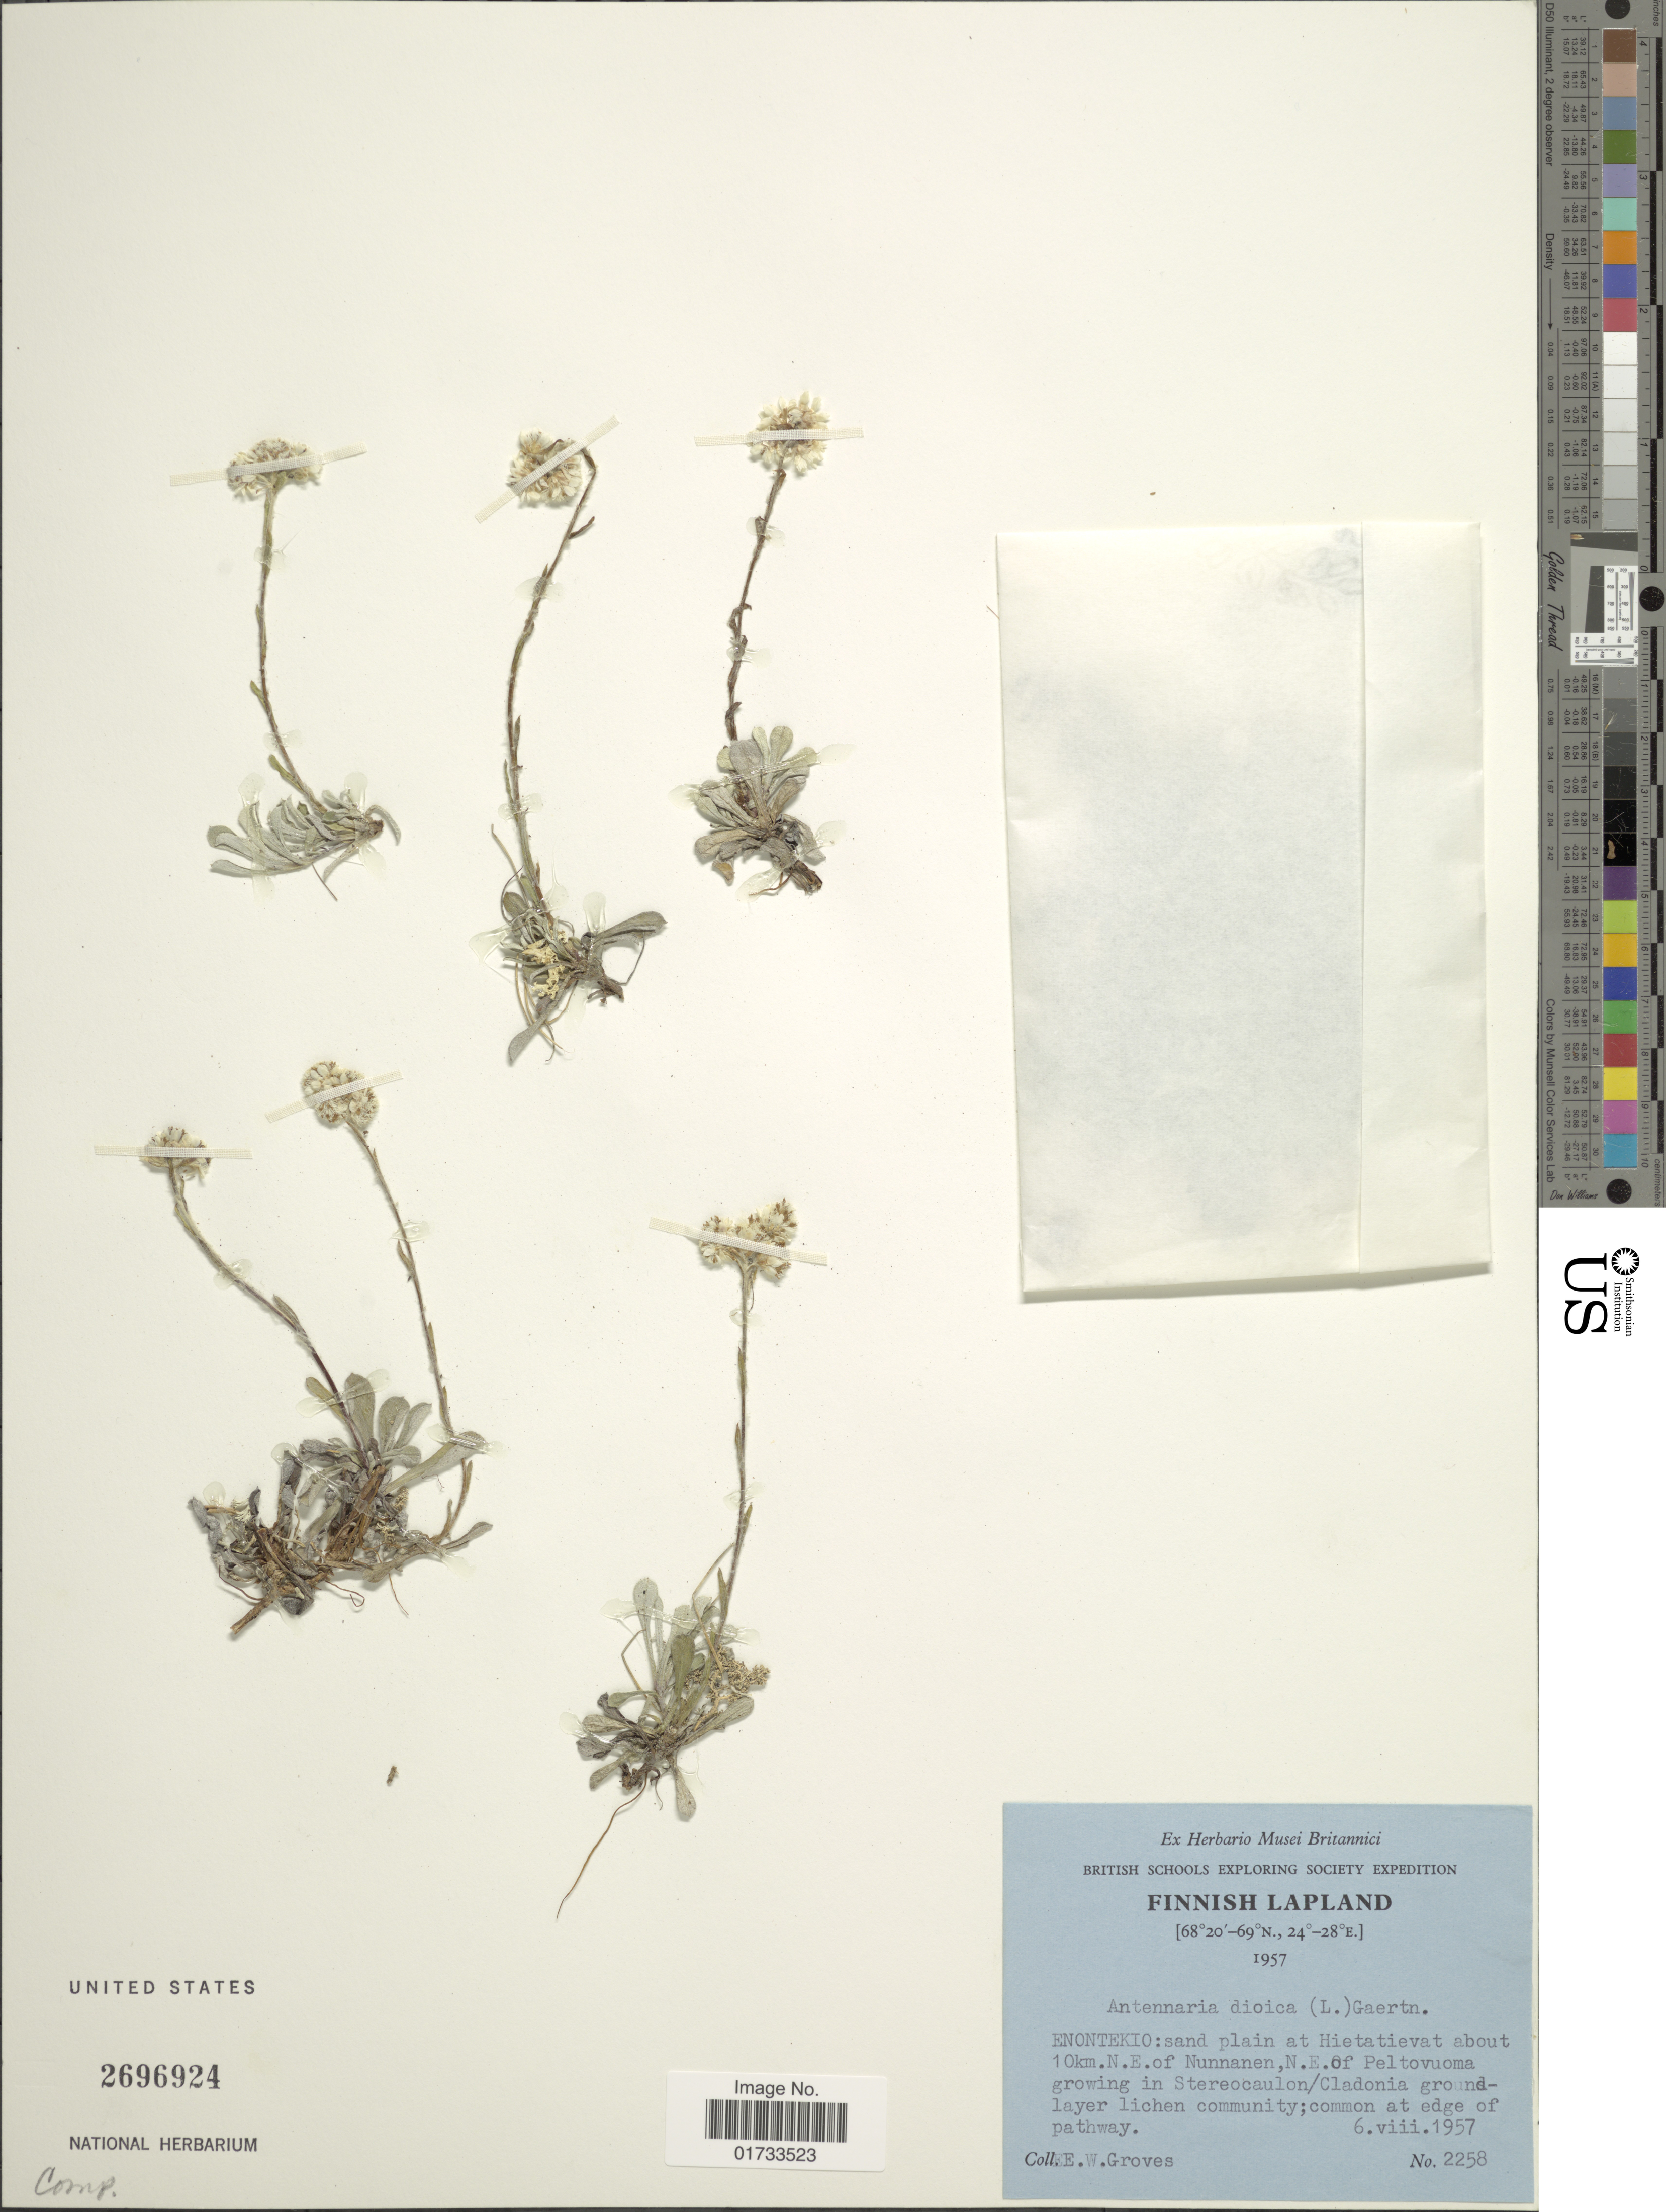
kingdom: Plantae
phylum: Tracheophyta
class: Magnoliopsida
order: Asterales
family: Asteraceae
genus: Antennaria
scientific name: Antennaria dioica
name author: (L.) Gaertn.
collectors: E. Groves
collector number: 2258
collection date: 1957-08-06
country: Finland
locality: Finish Lapland, Enontekio: sand plain at Hietatievat about 10km. N.E. of Nunnanen, N.E. of Pelotovuoma, growing in Stereocaulan/Cladonia ground-layer lichen community; common at edge of pathway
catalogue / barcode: US 2696924